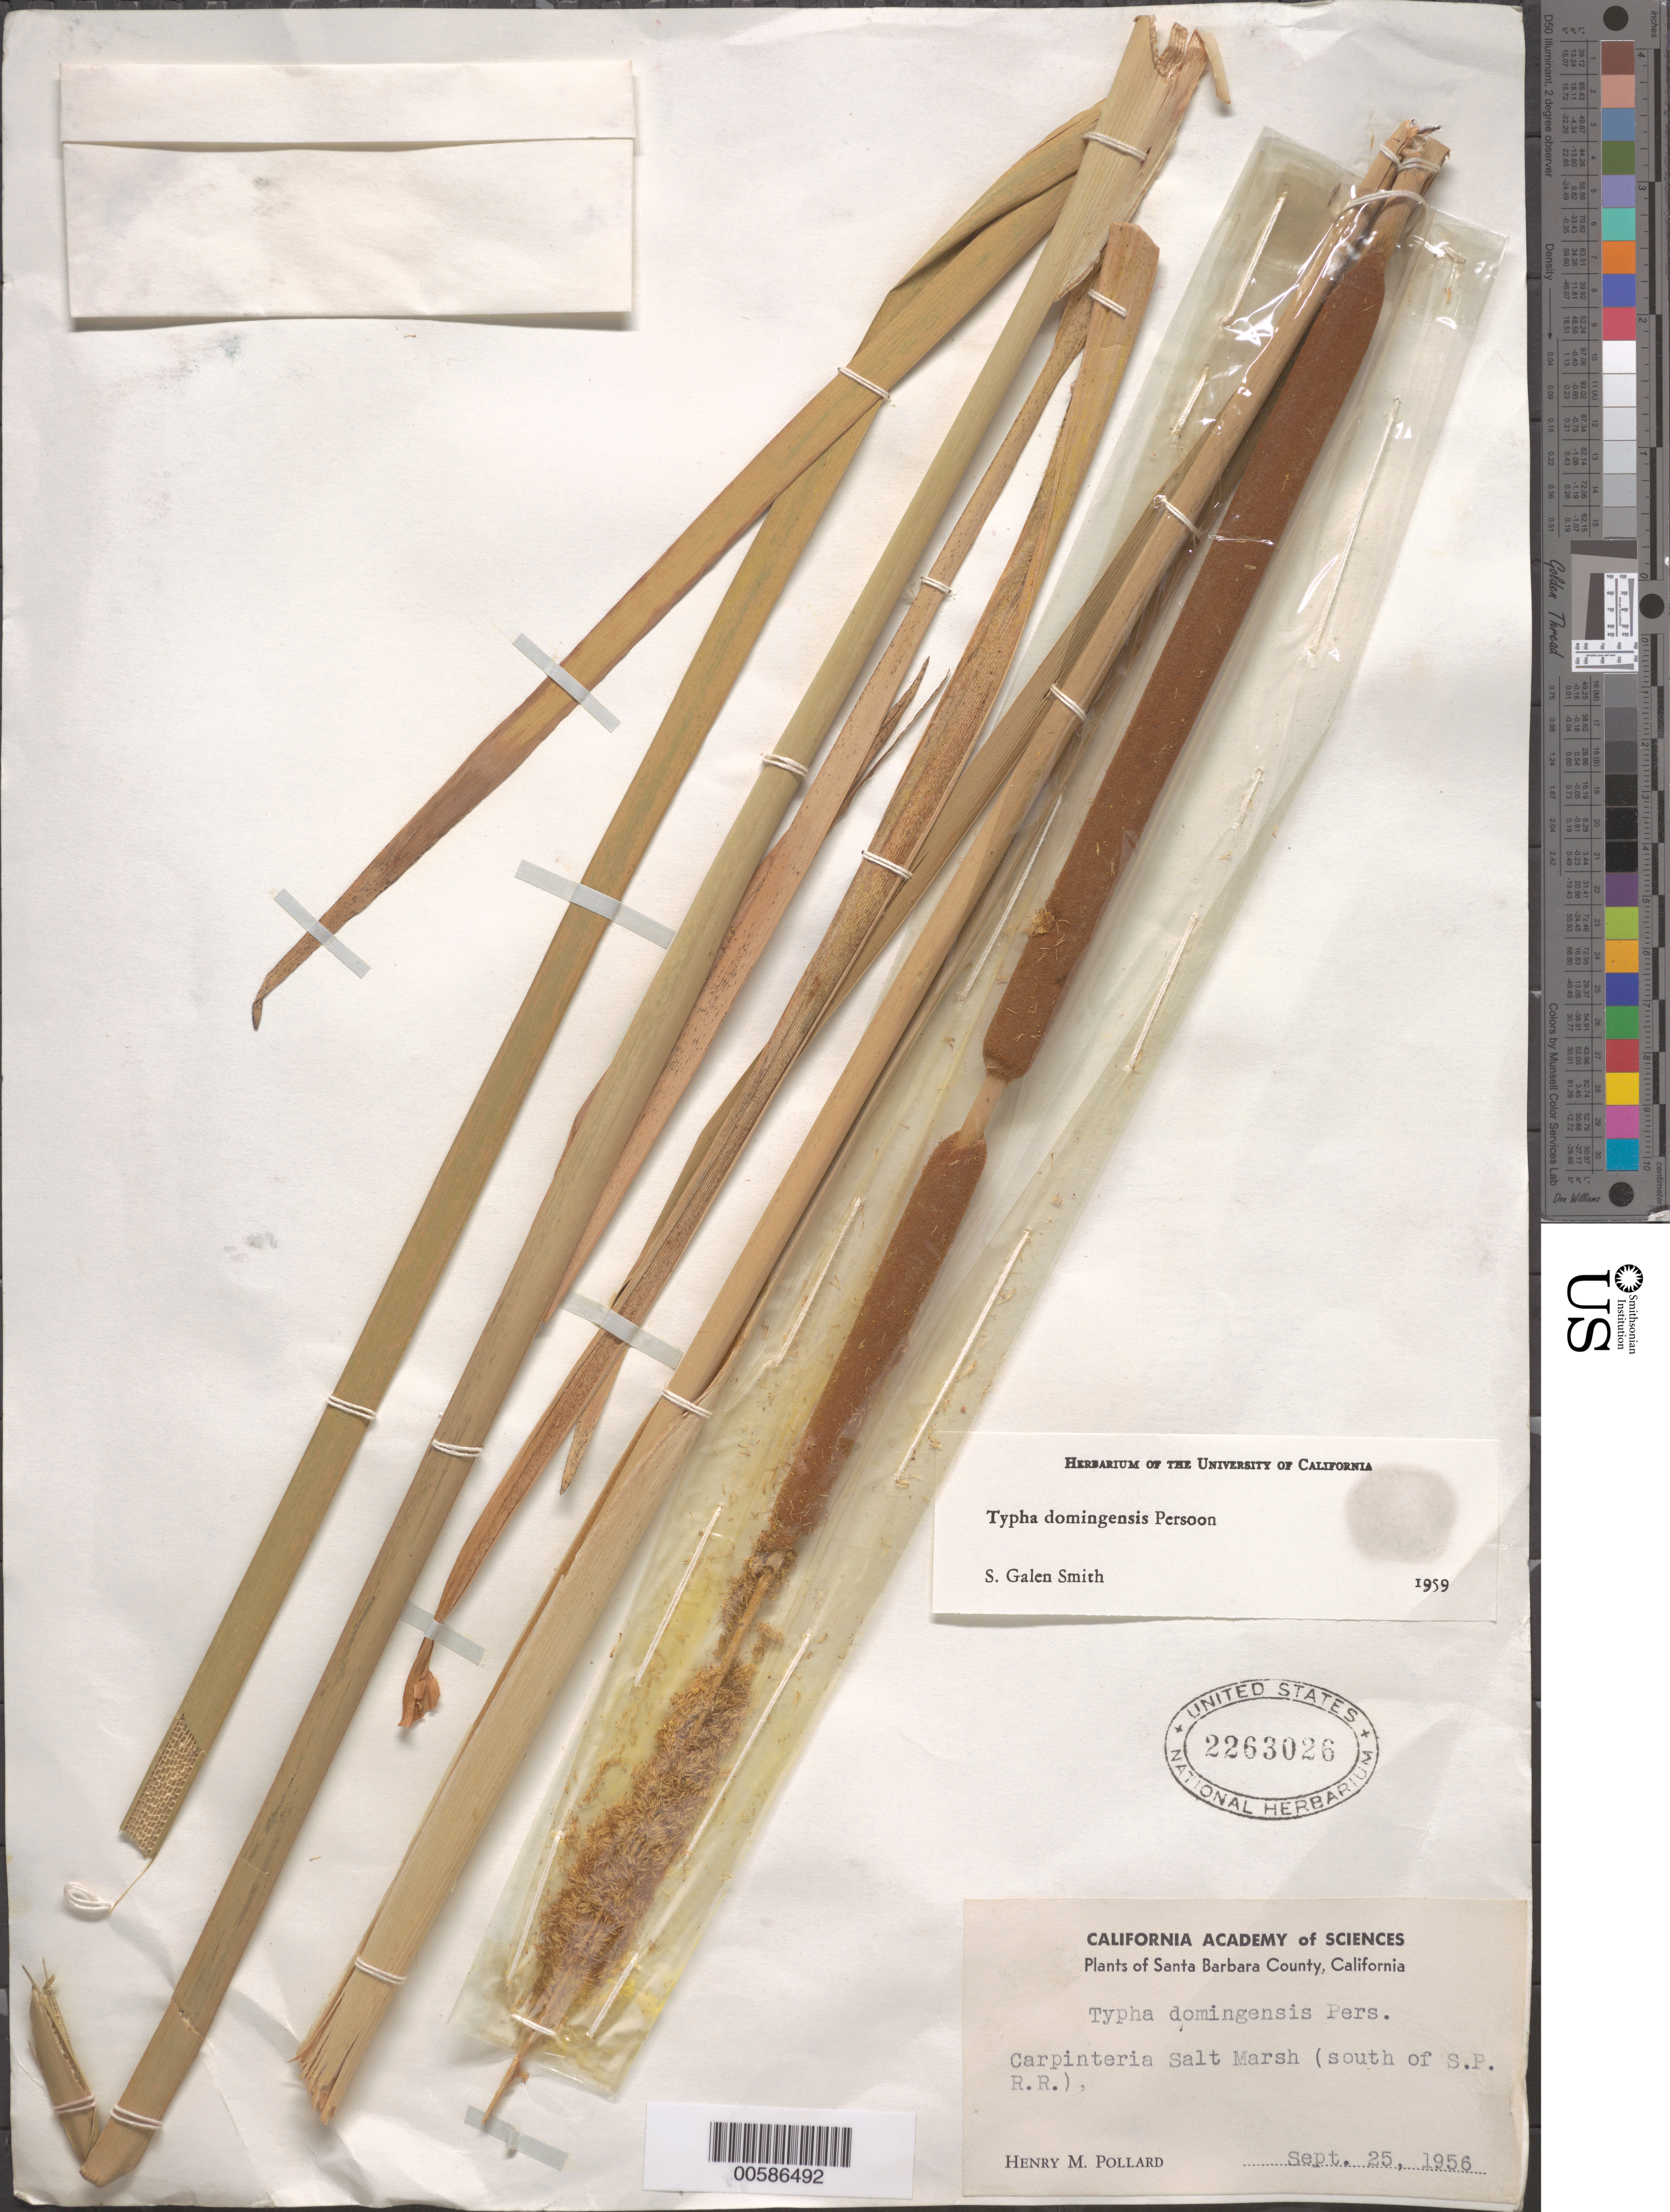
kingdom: Plantae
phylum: Tracheophyta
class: Liliopsida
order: Poales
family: Typhaceae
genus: Typha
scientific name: Typha domingensis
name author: Pers.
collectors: H. M. Pollard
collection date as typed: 25 Sep 1956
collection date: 1956-09-25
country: United States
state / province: California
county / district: Santa Barbara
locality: S of S.P. R.R.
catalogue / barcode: US 2263026